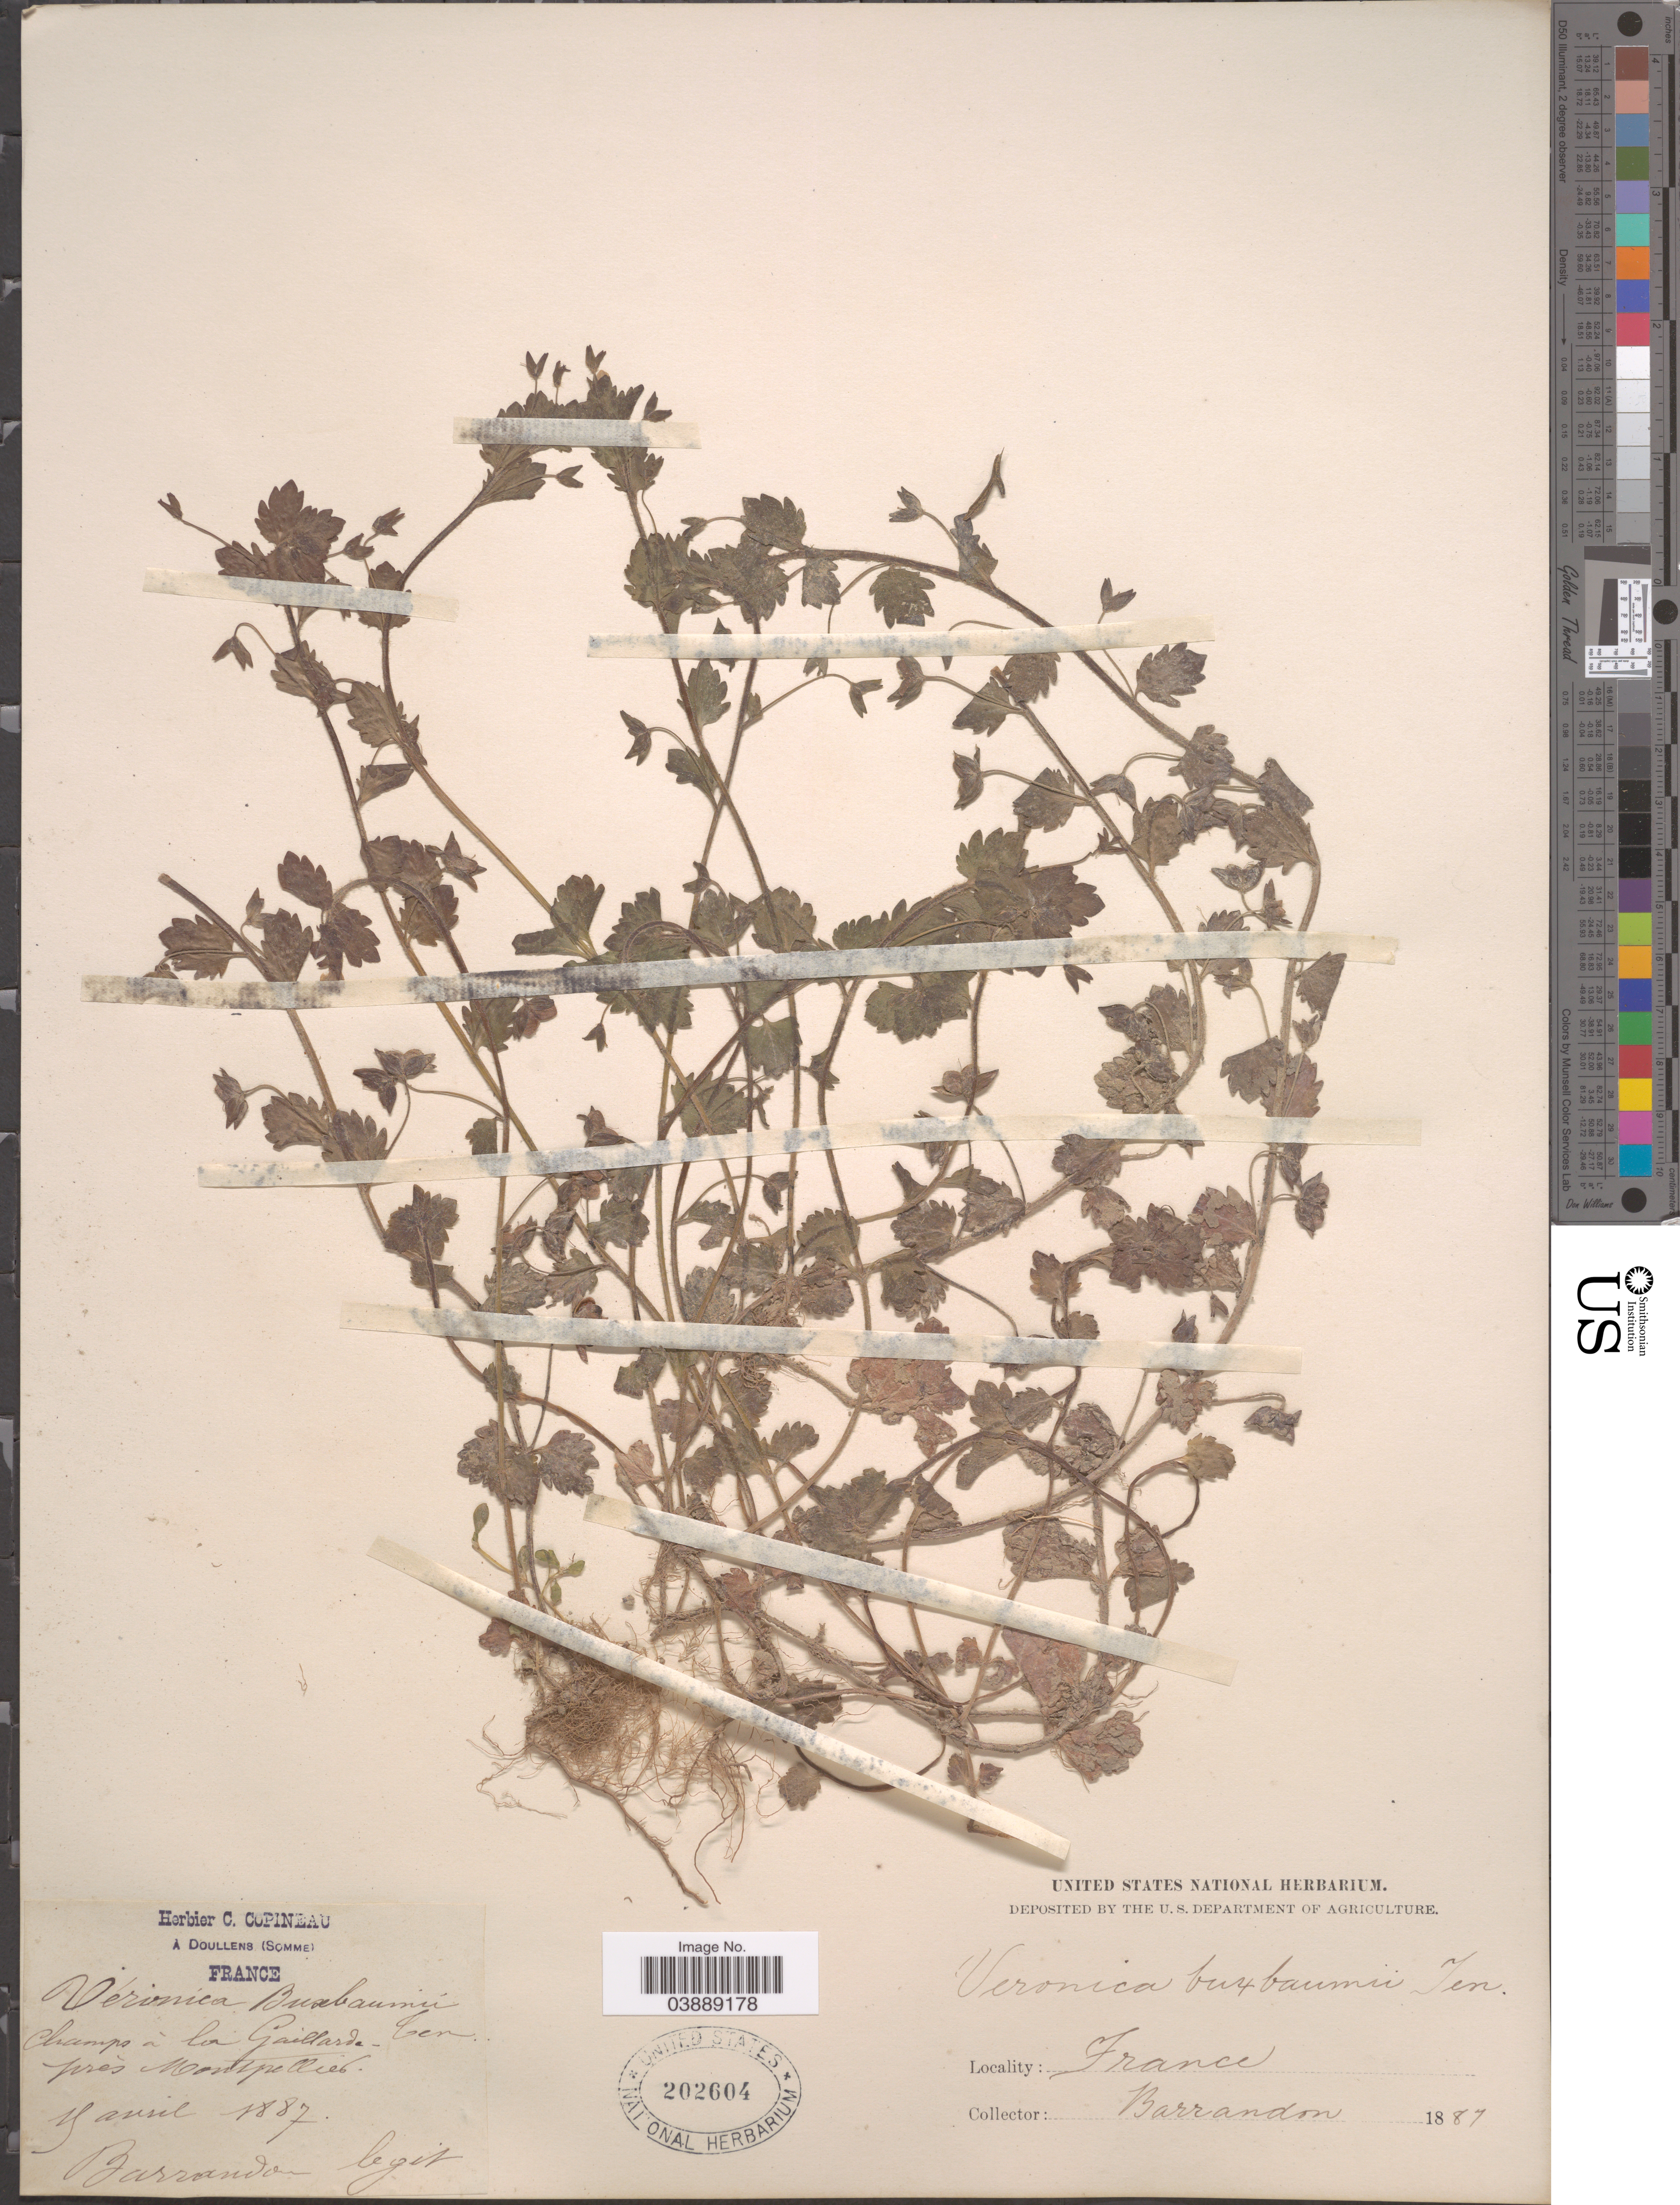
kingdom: Plantae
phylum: Tracheophyta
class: Magnoliopsida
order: Lamiales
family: Plantaginaceae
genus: Veronica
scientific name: Veronica buxbaumii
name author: Ten.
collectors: A. Barrandon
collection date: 1887-04-15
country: France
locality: Doullens (Somme). Champs á la Gaillarde - Gen prés Montpellier.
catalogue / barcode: US 202604